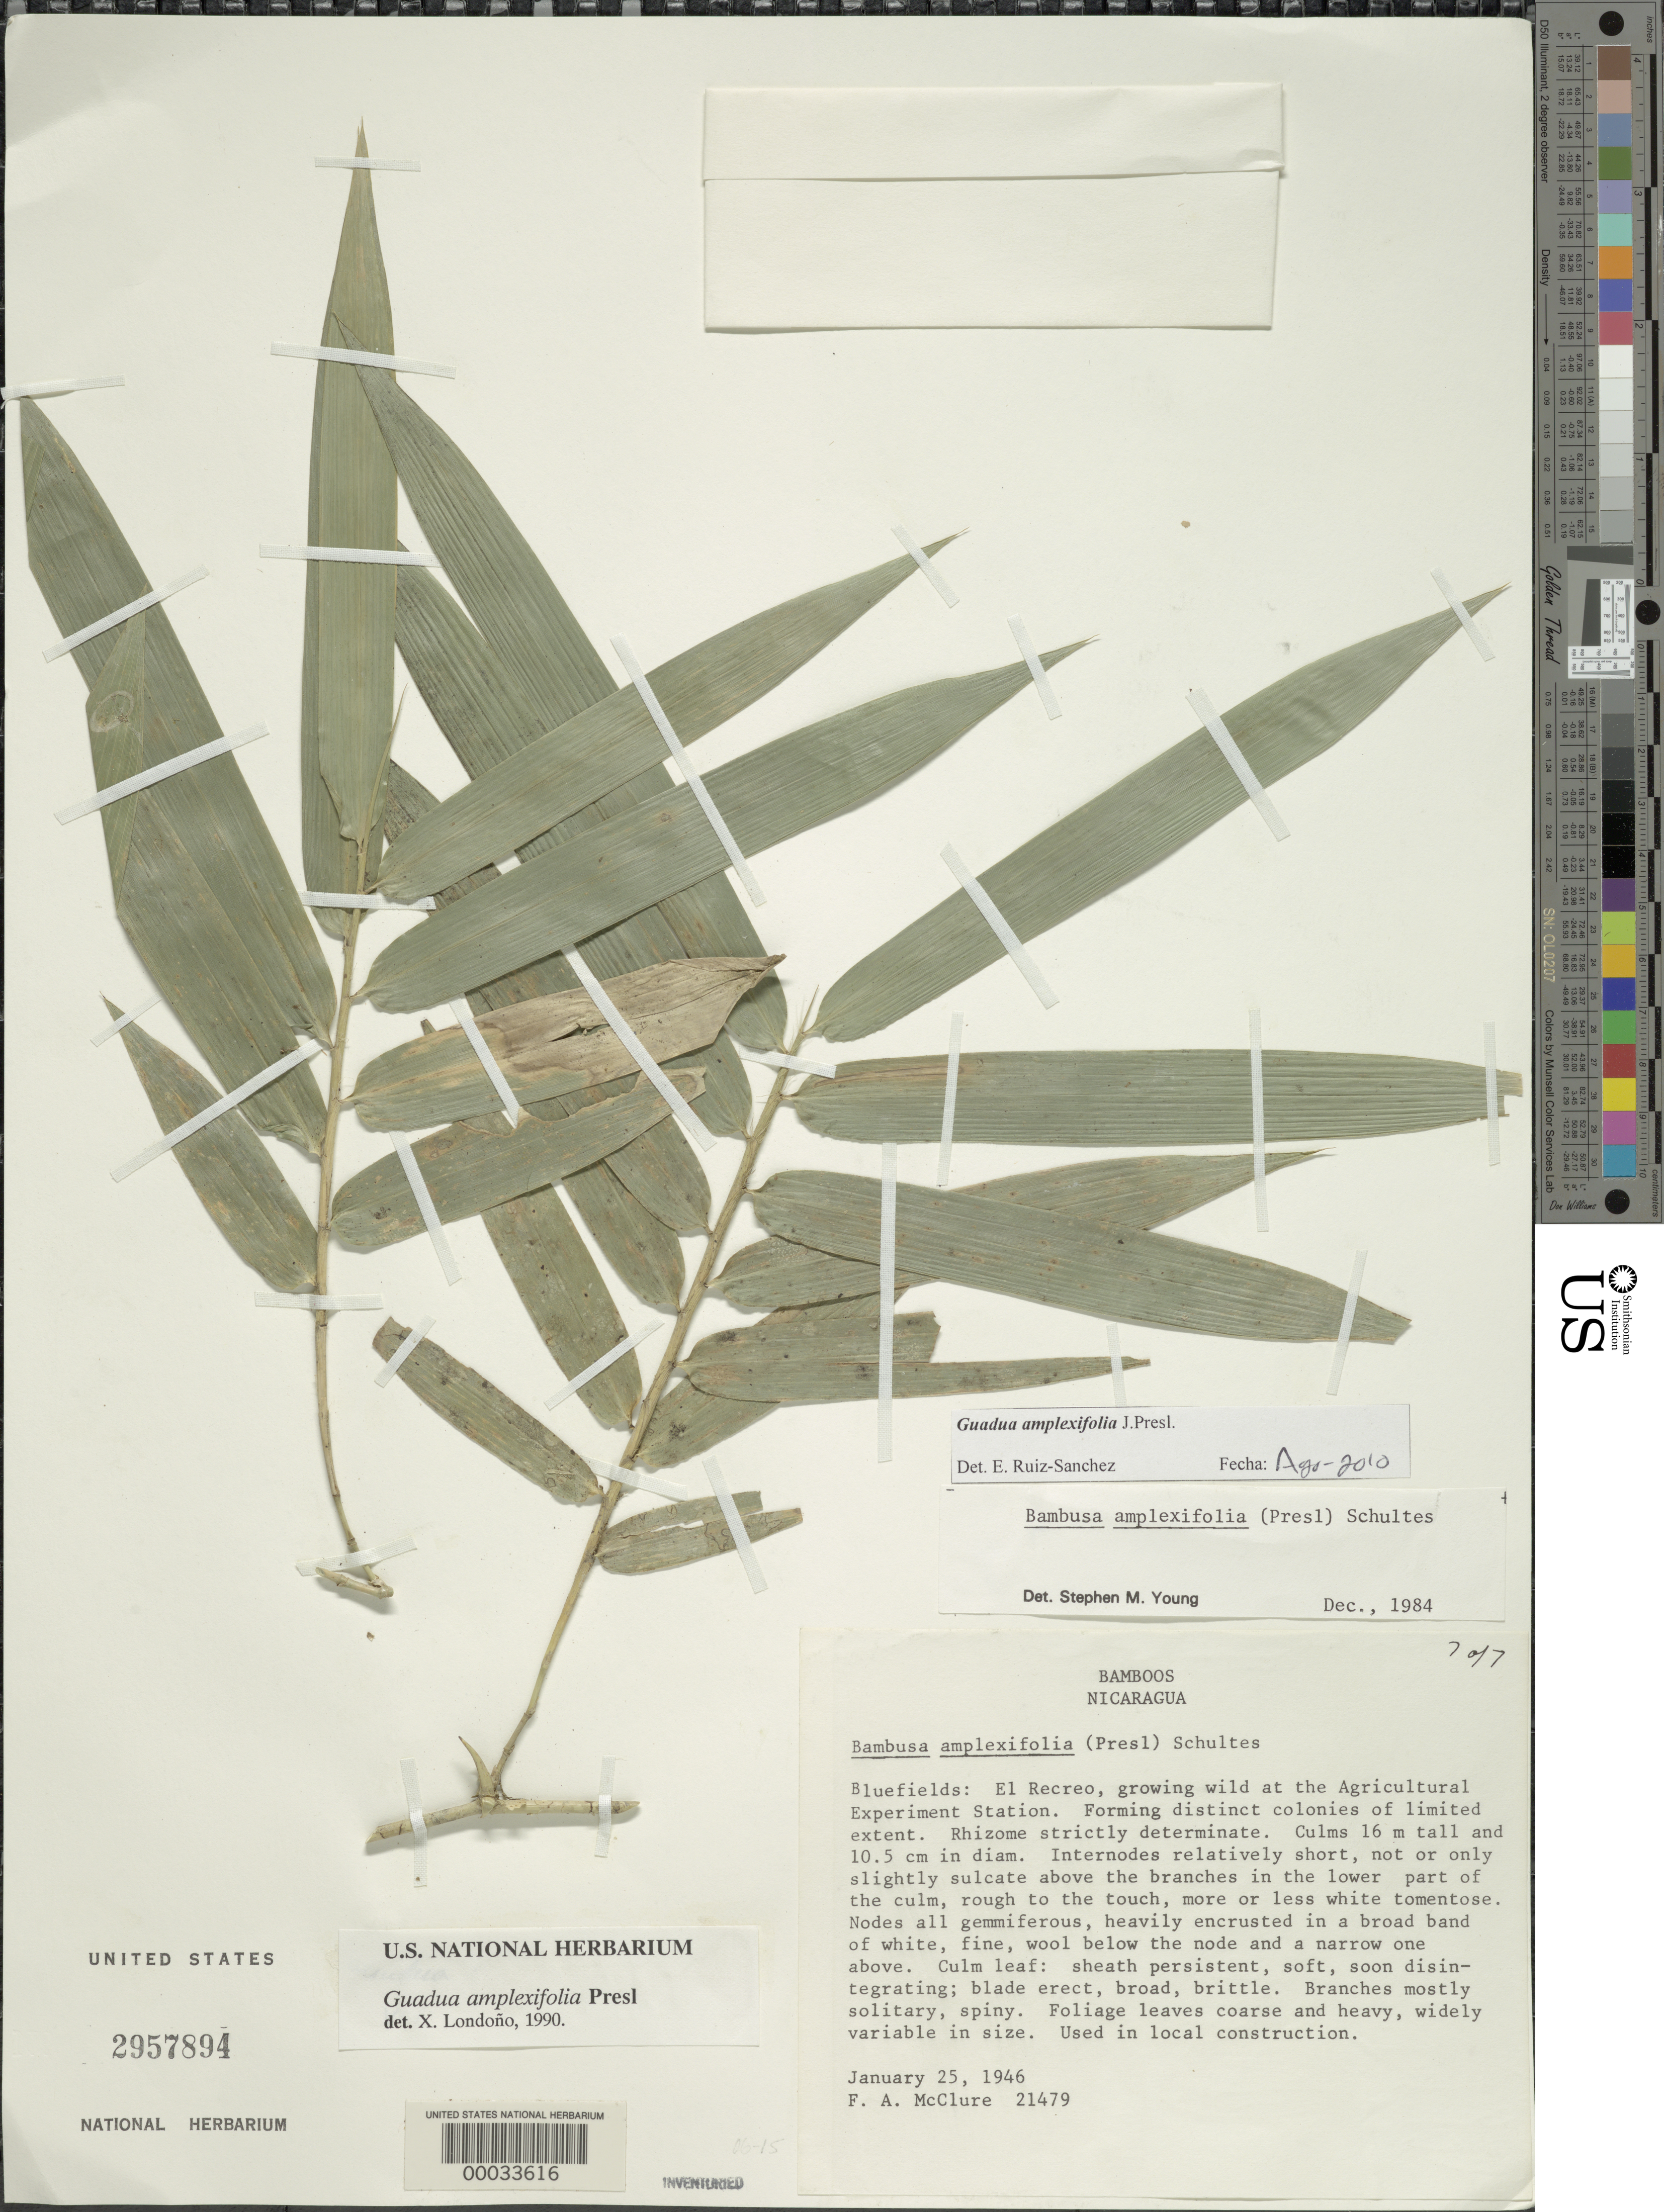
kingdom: Plantae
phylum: Tracheophyta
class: Liliopsida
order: Poales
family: Poaceae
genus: Guadua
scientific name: Guadua scandens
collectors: F. A. McClure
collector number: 21479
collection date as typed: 25 Jan 1946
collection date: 1946-01-25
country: Nicaragua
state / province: Atlántico Sur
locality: Bluefields; el recreo at agr. expt. sta.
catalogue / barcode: US 2957894